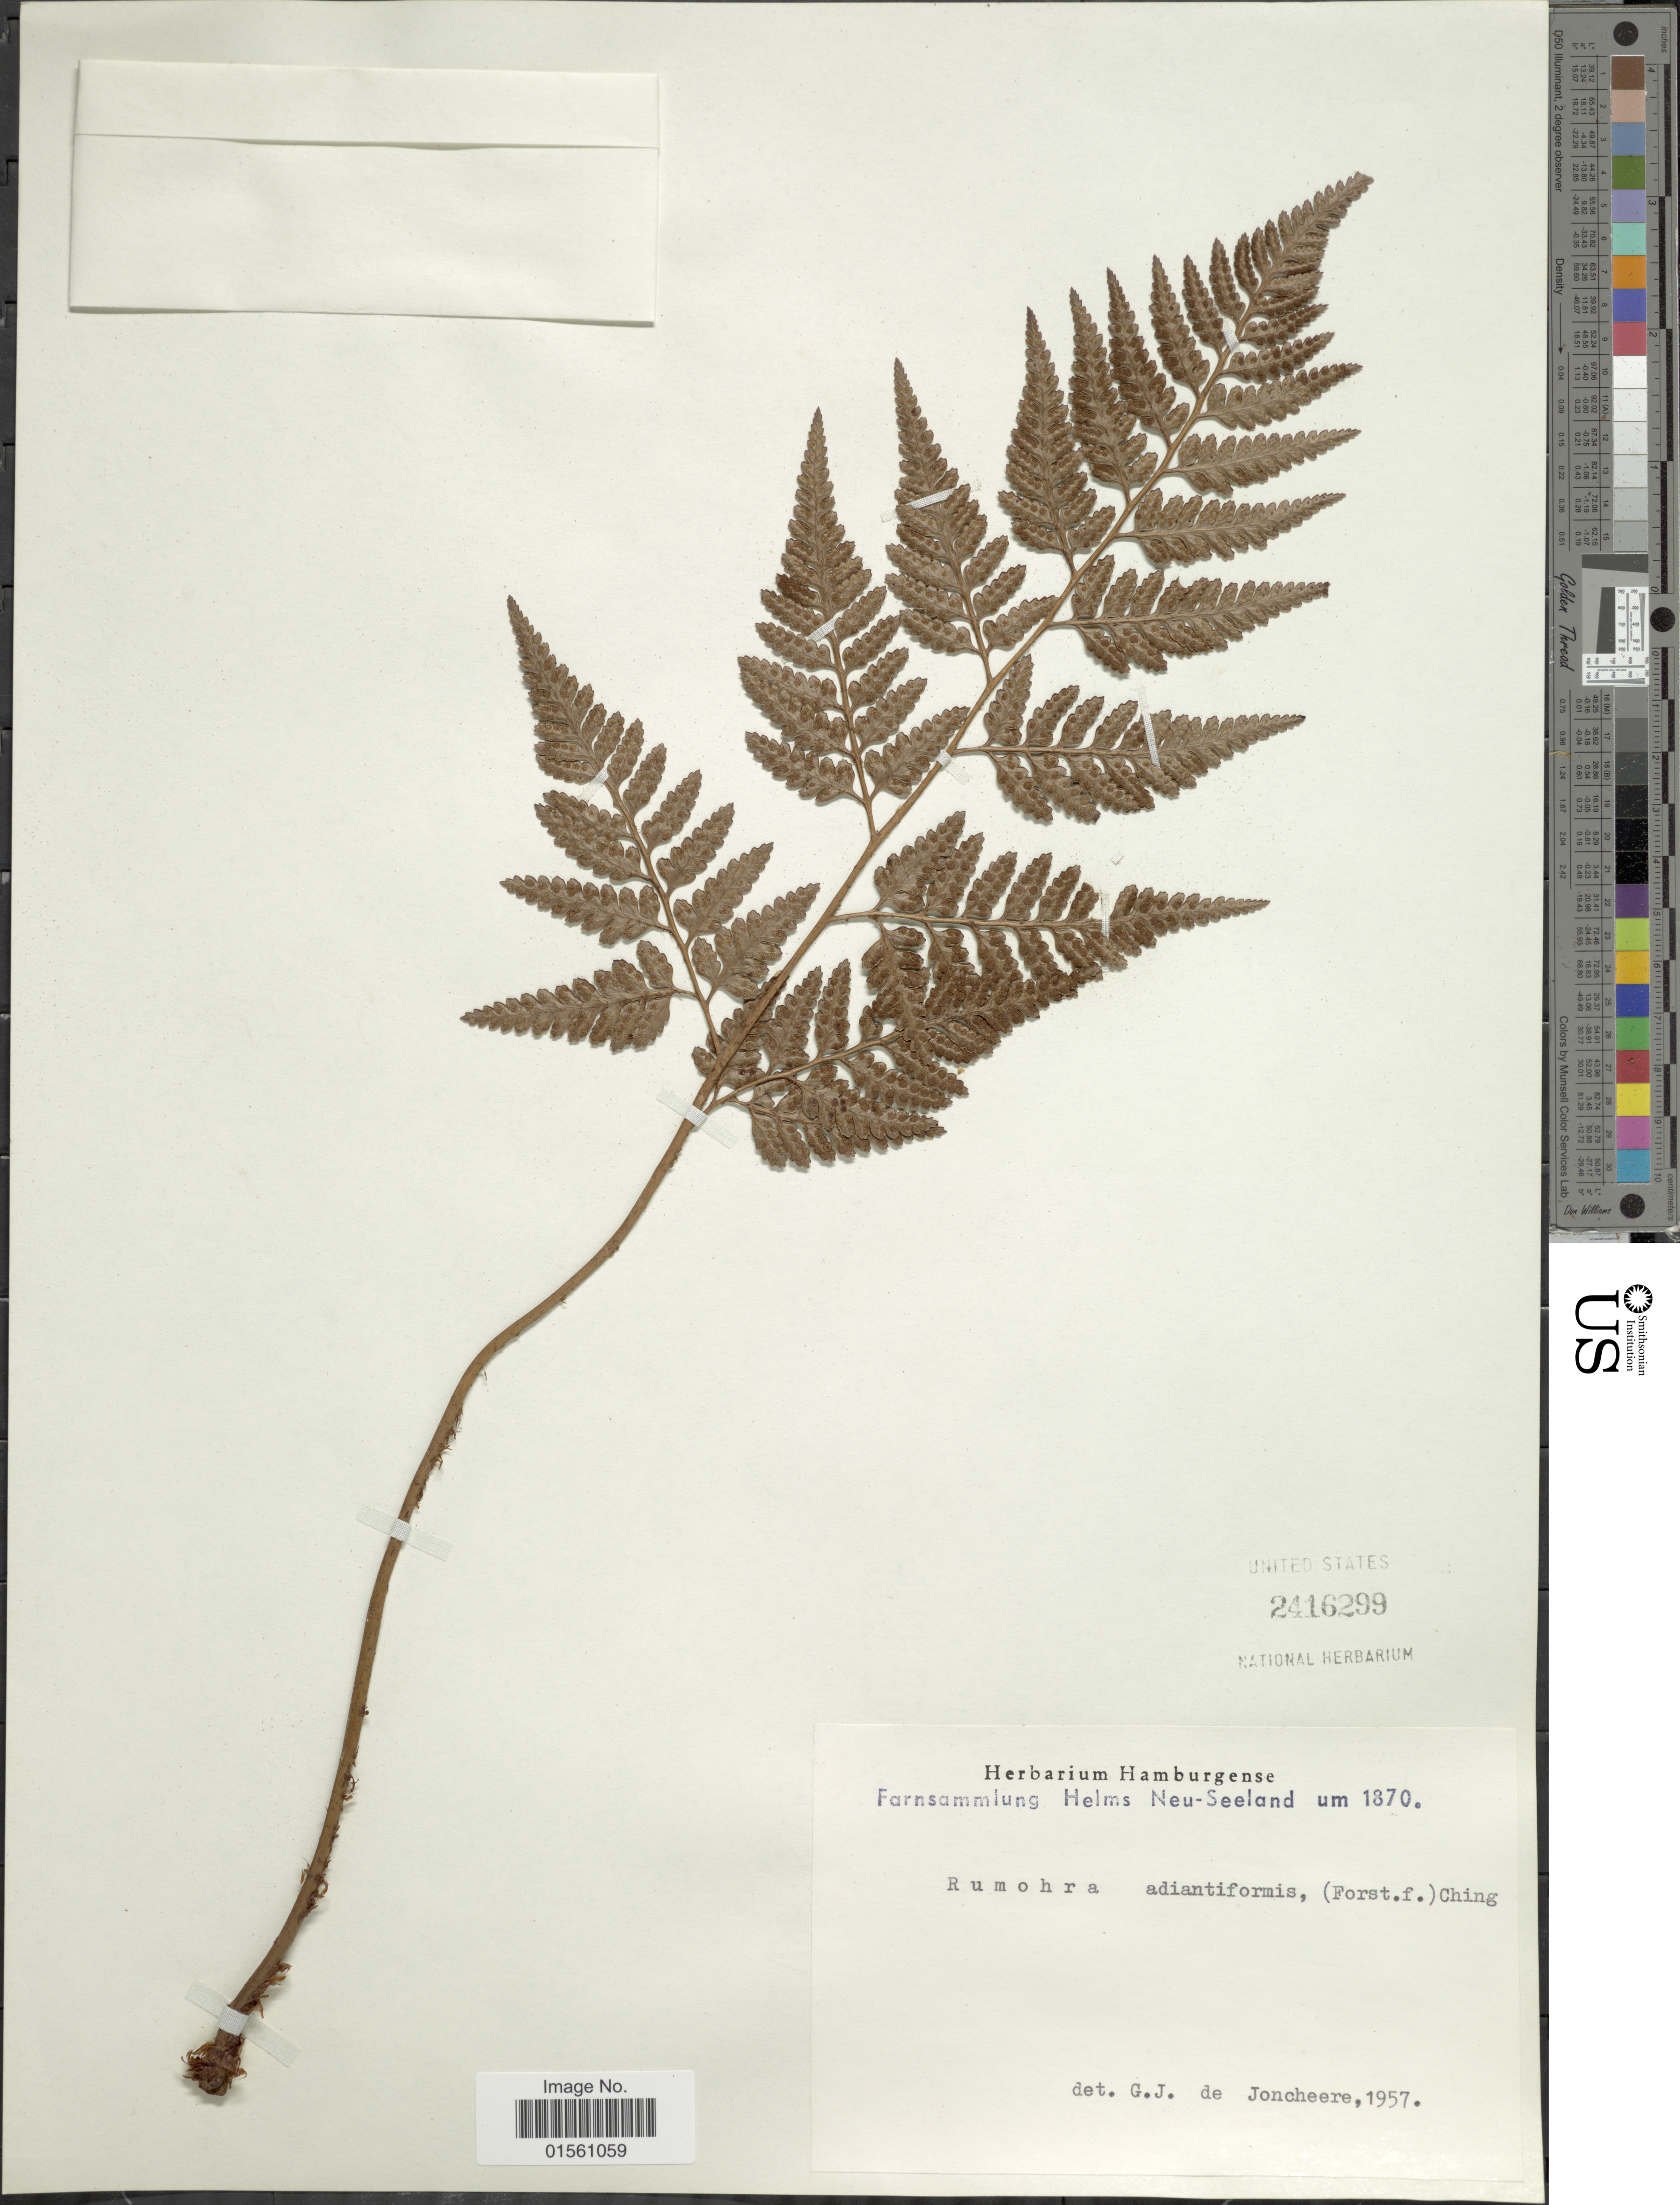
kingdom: Plantae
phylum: Tracheophyta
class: Polypodiopsida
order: Polypodiales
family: Dryopteridaceae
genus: Rumohra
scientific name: Rumohra adiantiformis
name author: (G. Forst.) Ching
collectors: Helms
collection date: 1870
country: New Zealand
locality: Neu-Seeland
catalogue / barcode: US 2416299